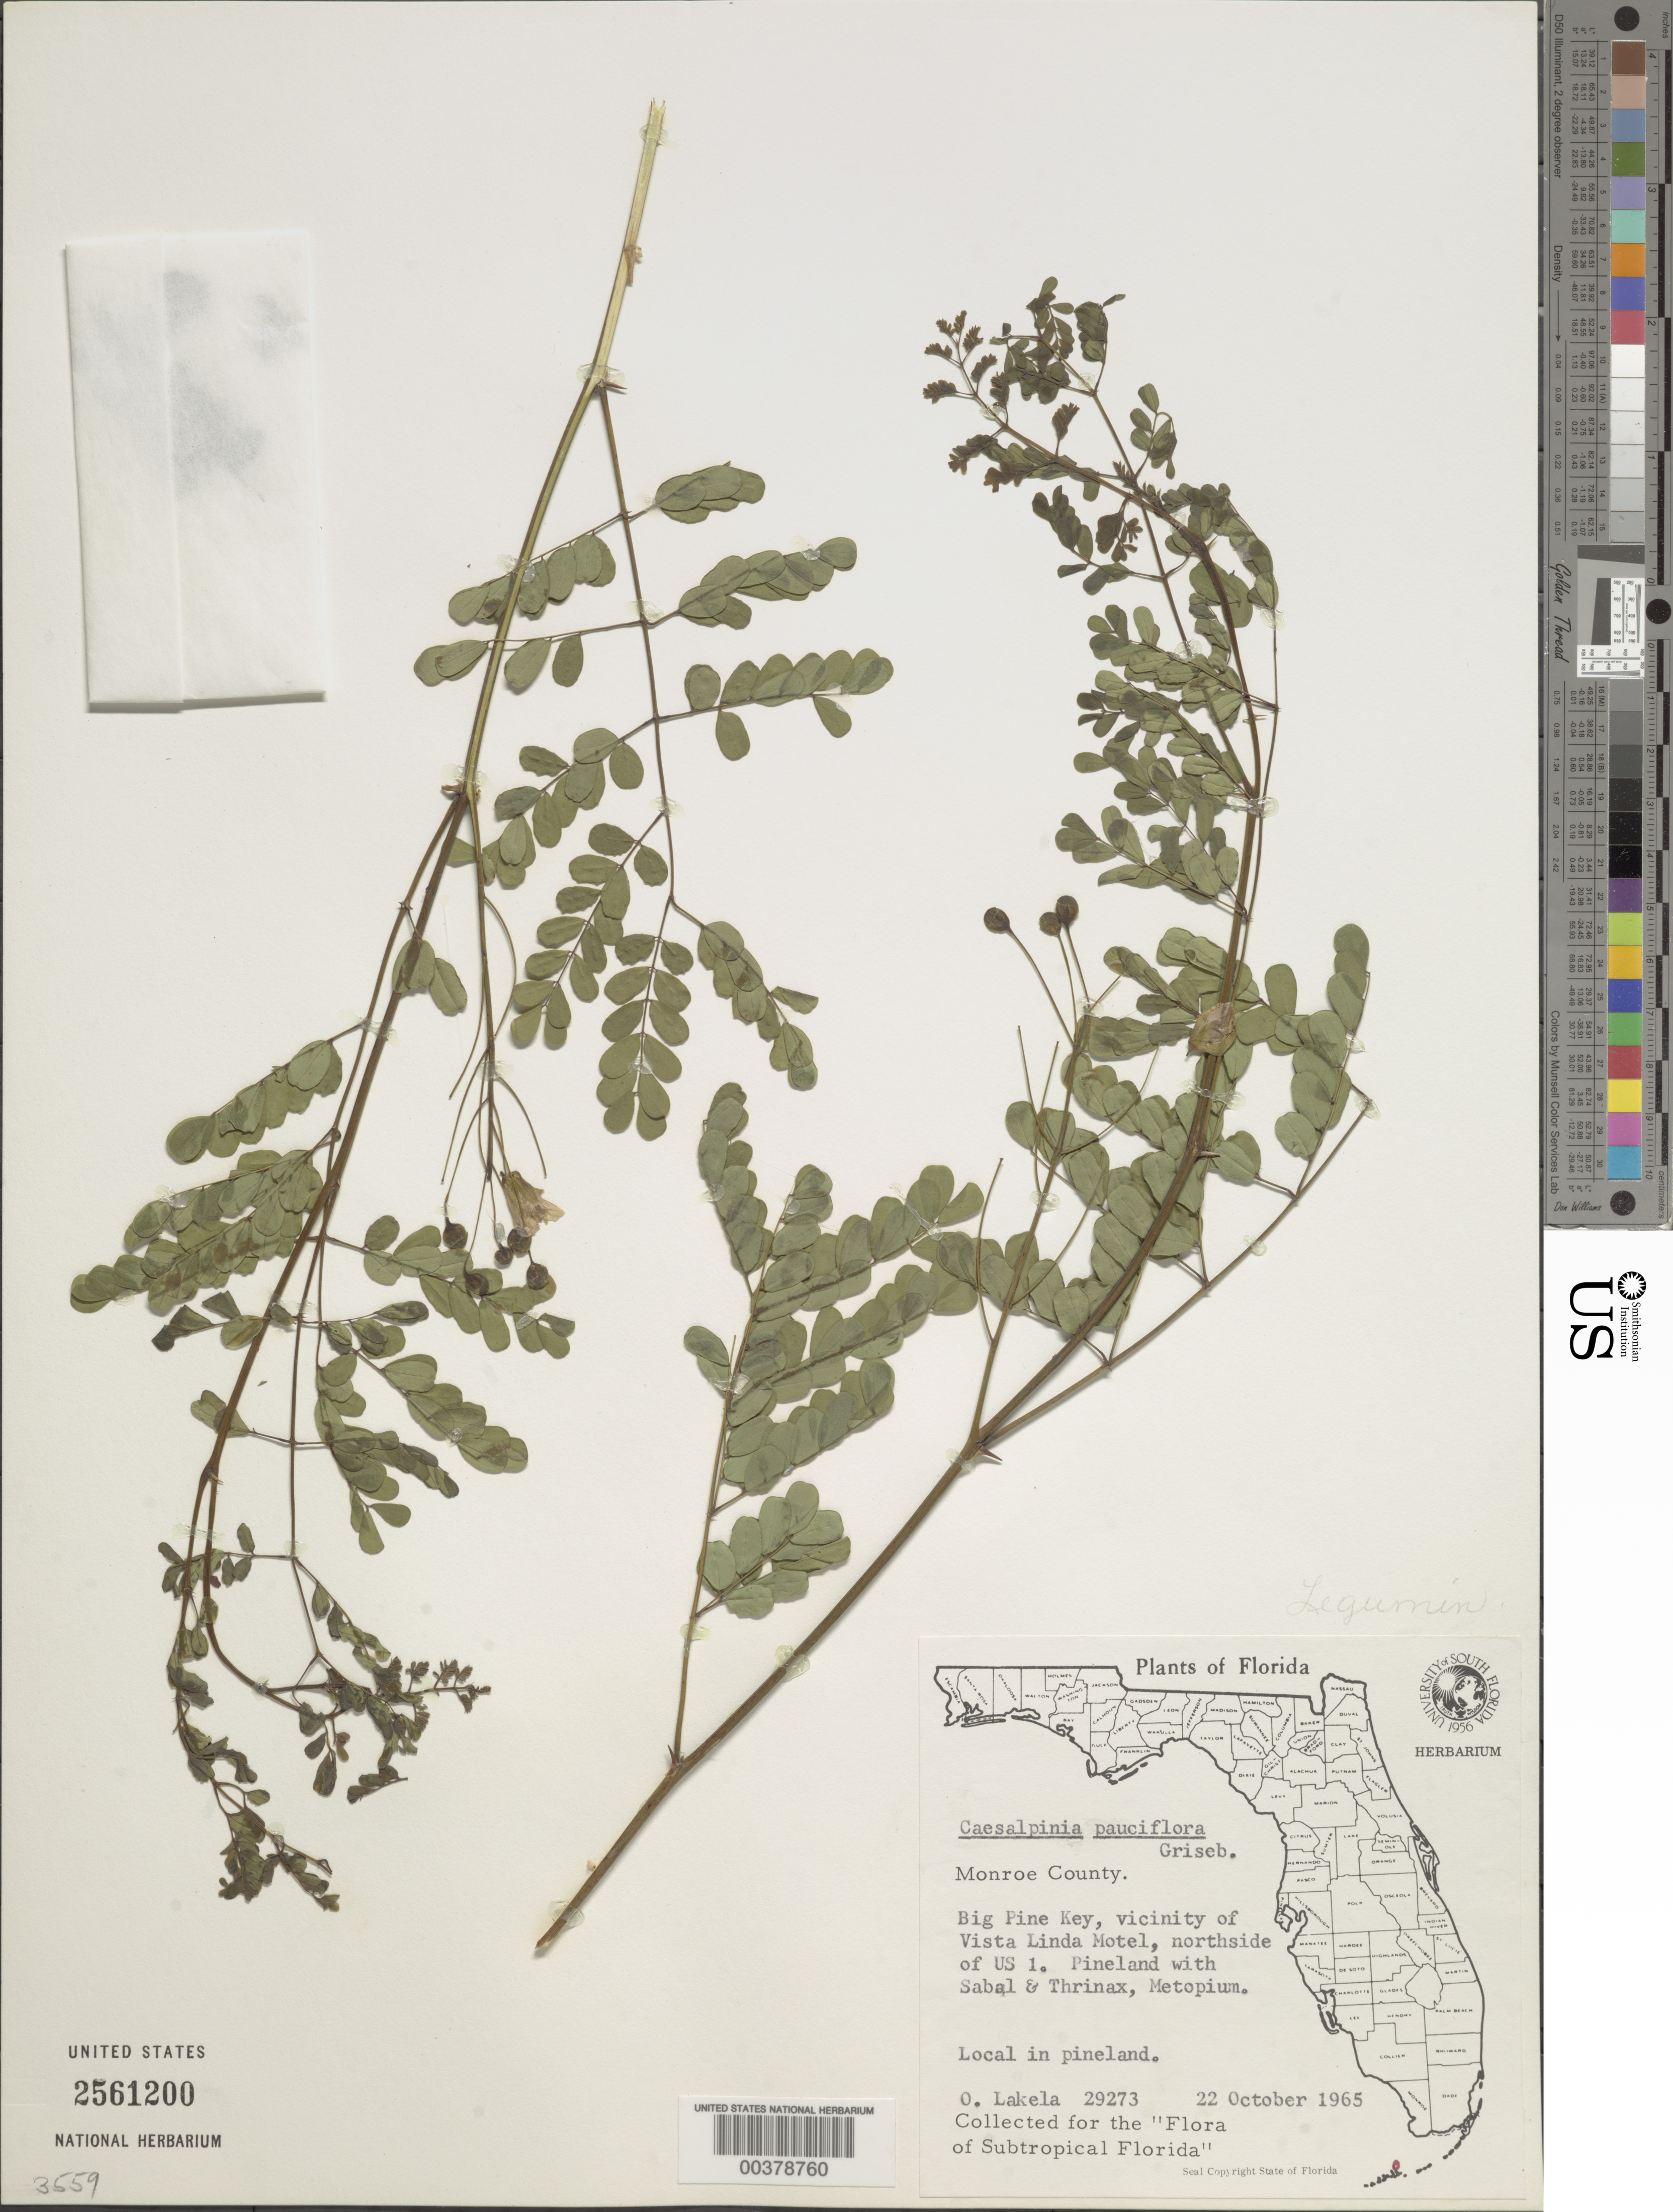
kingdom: Plantae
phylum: Tracheophyta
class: Magnoliopsida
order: Fabales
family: Fabaceae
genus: Denisophytum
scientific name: Denisophytum pauciflorum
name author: (Griseb.) Gagnon & G.P. Lewis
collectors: O. K. Lakela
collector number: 29273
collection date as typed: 22 Oct 1965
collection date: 1965-10-22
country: United States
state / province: Florida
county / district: Monroe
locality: Big pine key, vicinity of vista linda, n side of u.s. 1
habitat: Pineland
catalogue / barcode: US 2561200